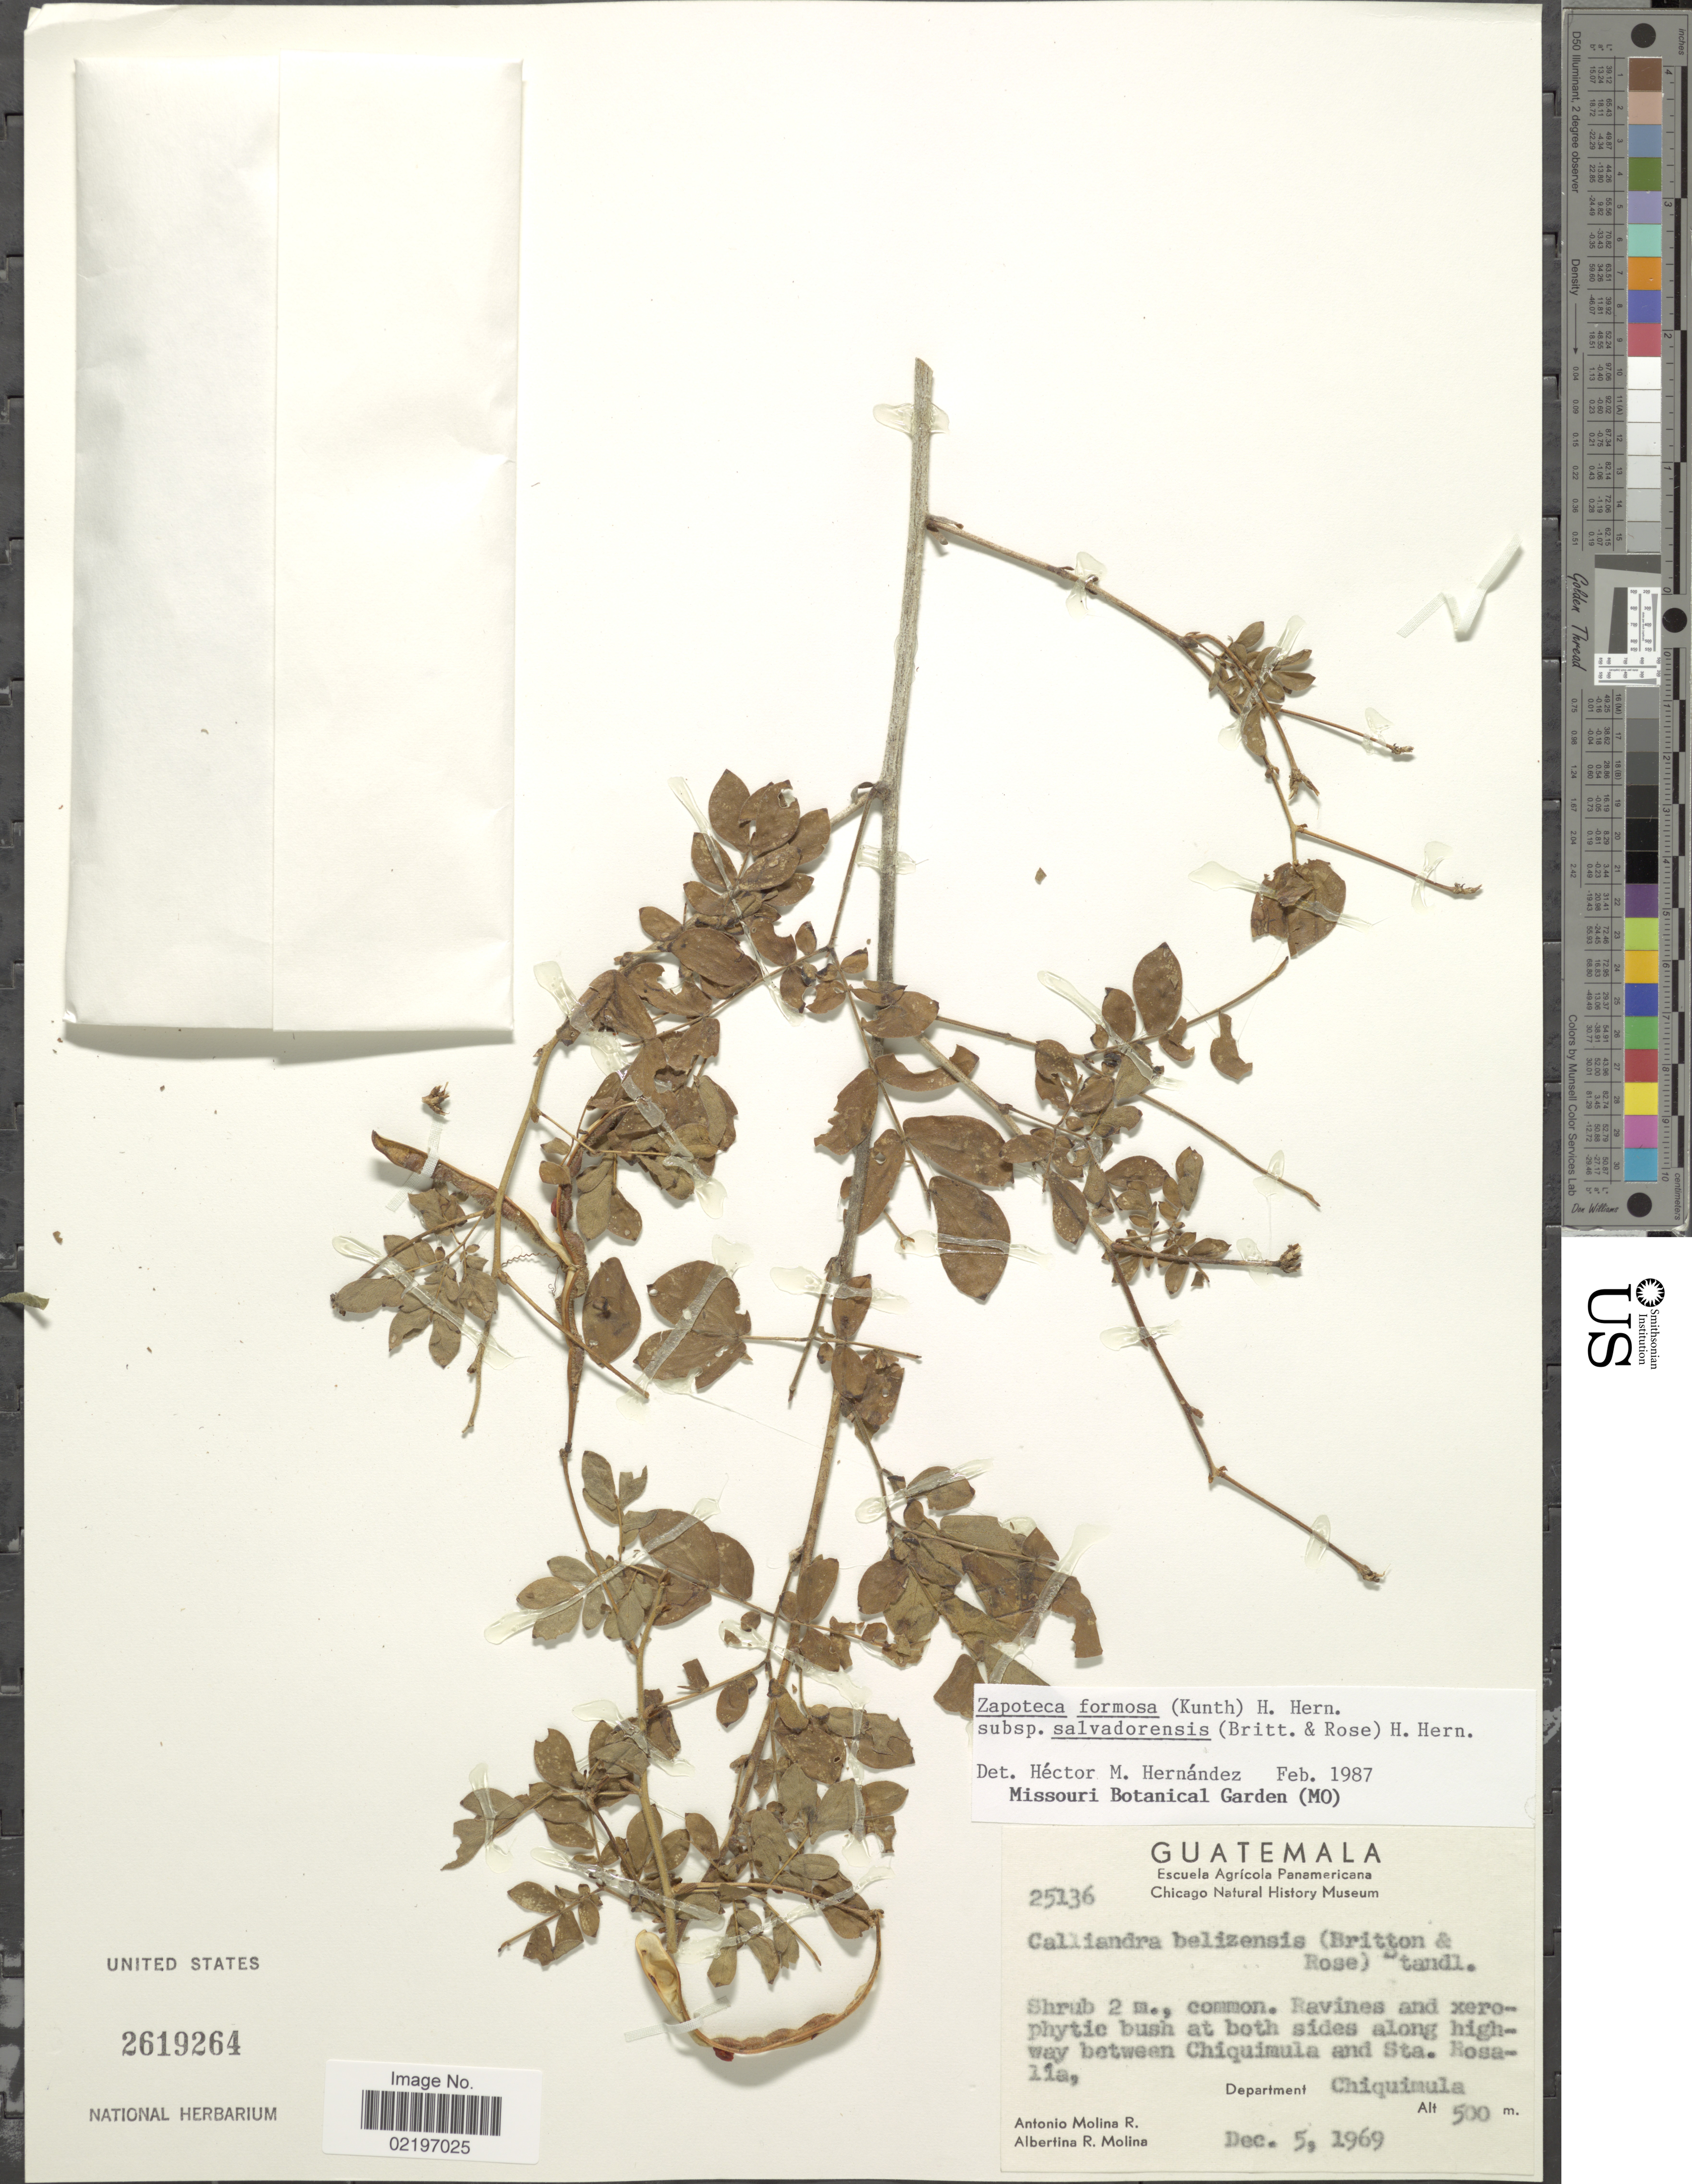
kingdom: Plantae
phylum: Tracheophyta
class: Magnoliopsida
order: Fabales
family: Fabaceae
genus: Zapoteca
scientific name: Zapoteca formosa subsp. salvadorensis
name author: (Britton & Rose) H.M. Hern.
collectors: A. Molina R. & A. R. Molina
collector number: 25136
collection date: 1969-12-05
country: Guatemala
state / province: Chiquimula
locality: At both sides along highway between Chiquimula and Sta. Rosalia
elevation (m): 500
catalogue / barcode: US 2619264